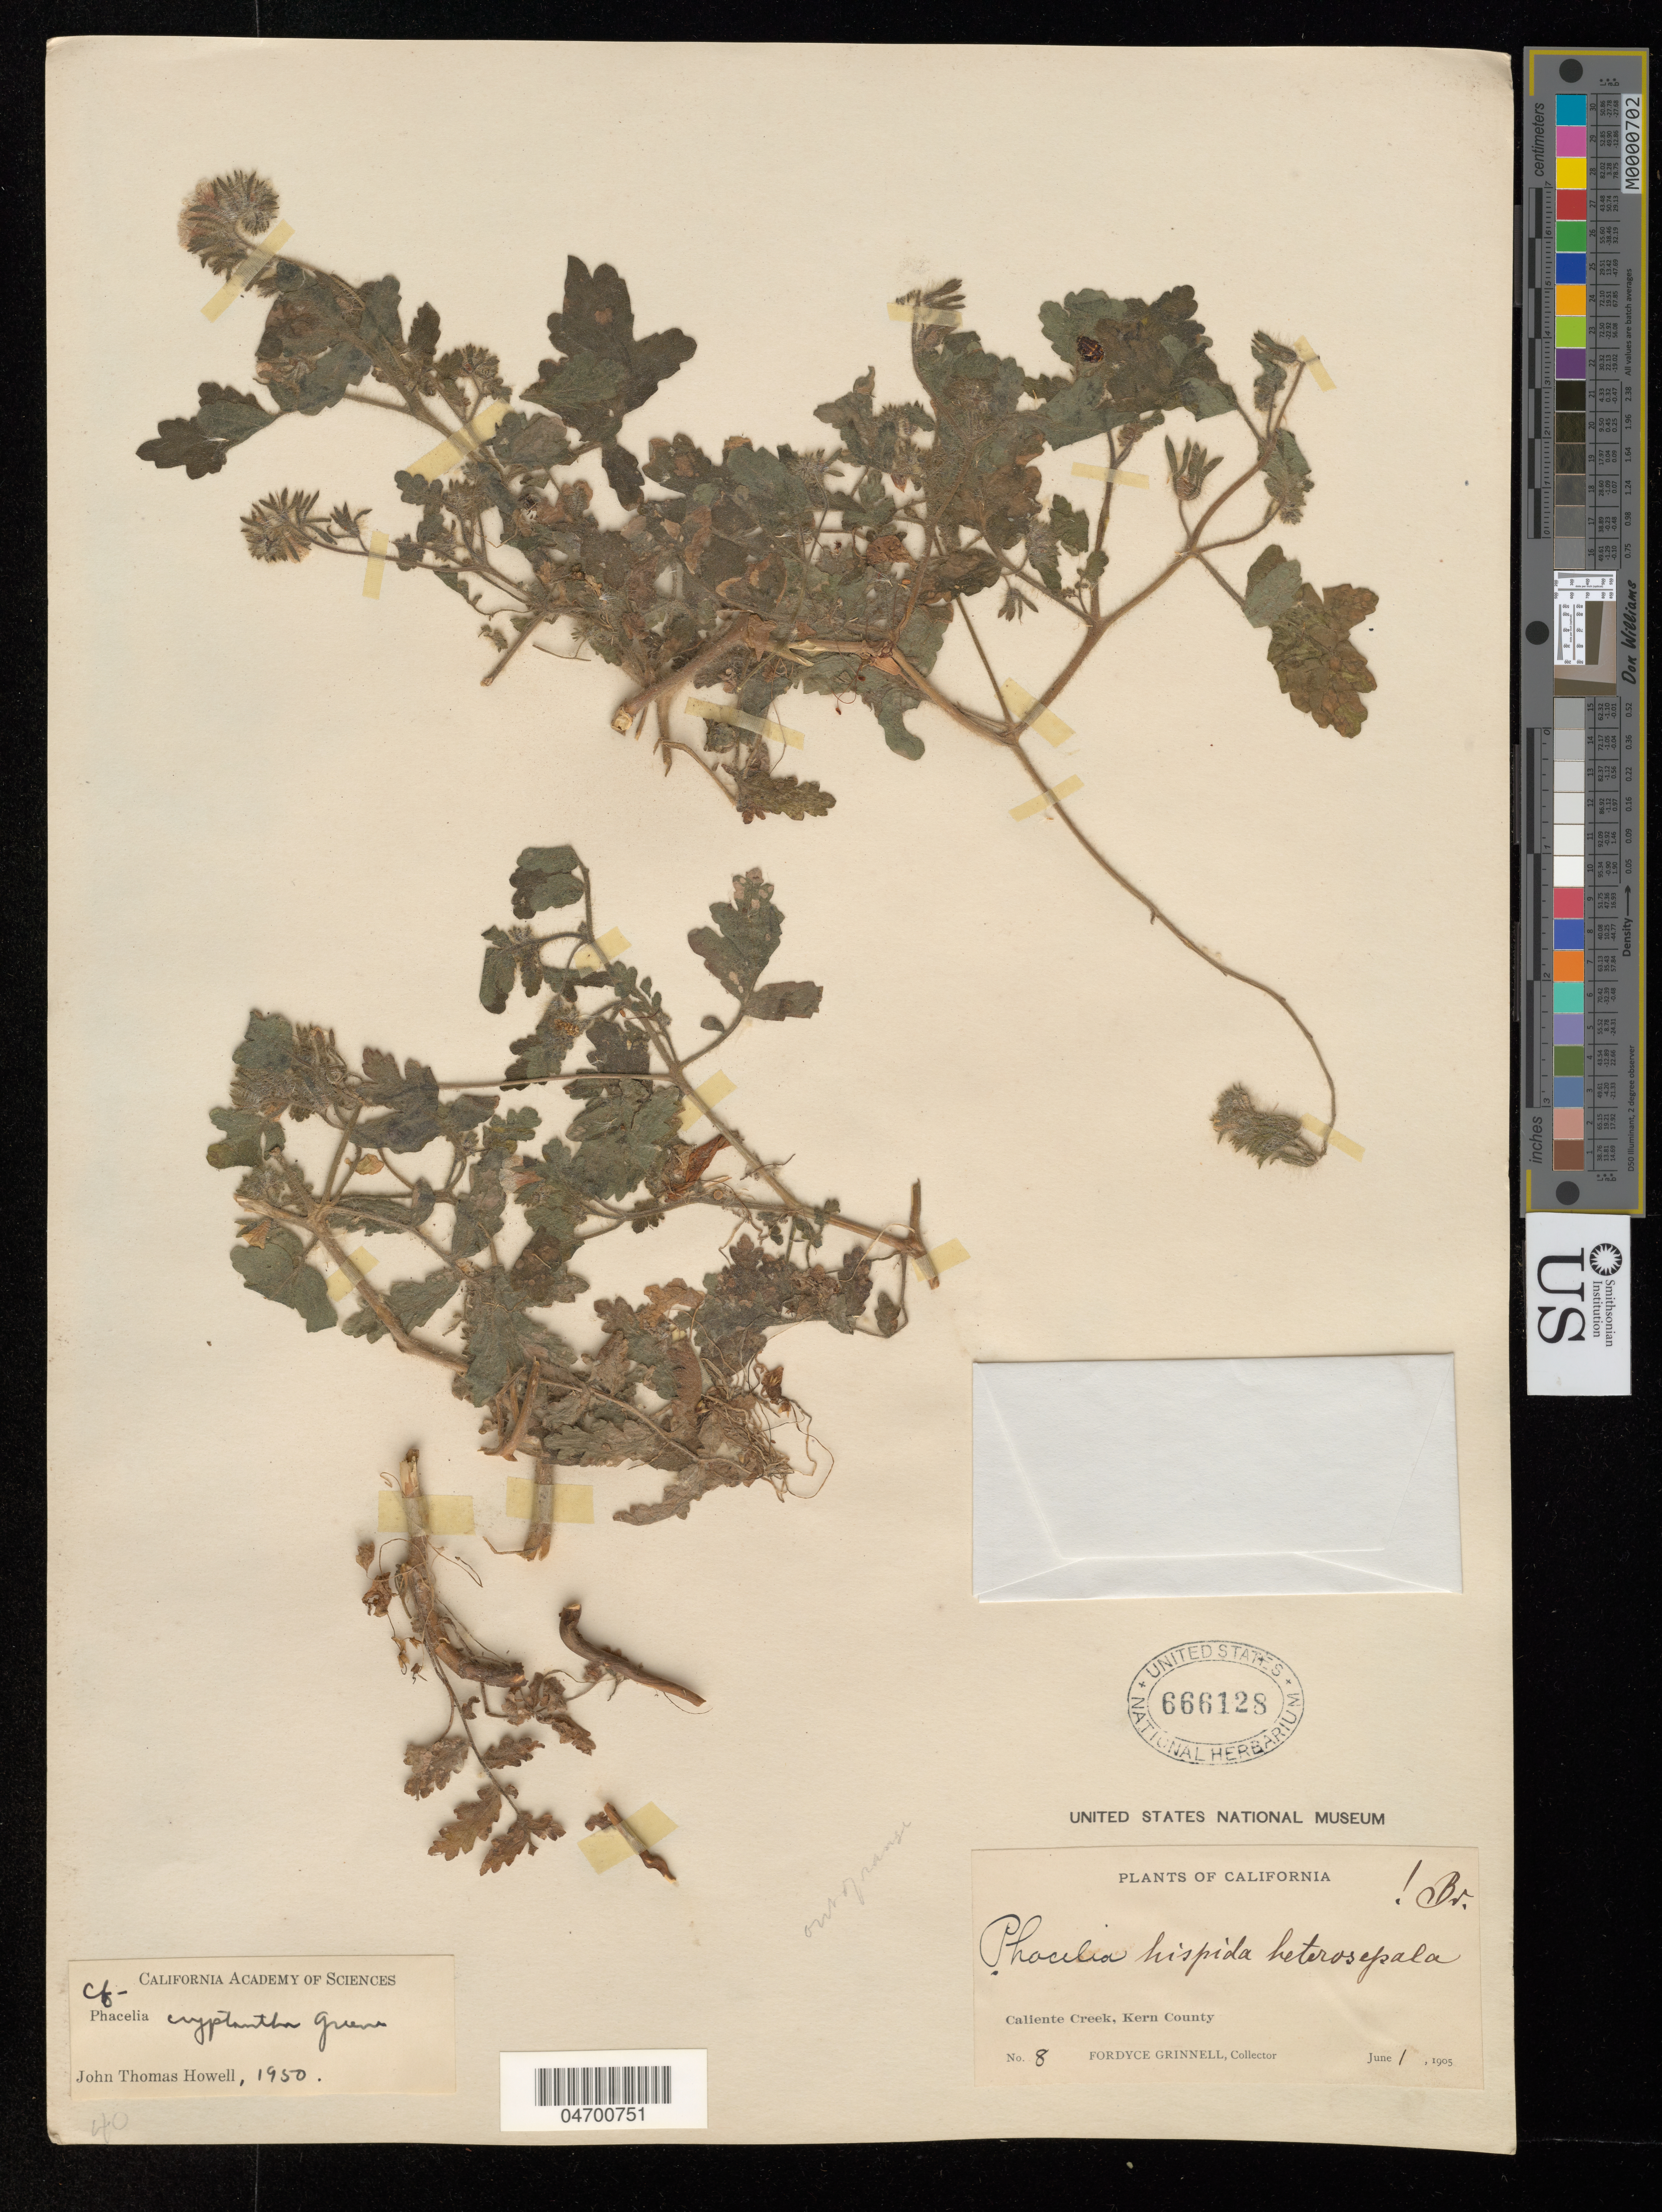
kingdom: Plantae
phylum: Tracheophyta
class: Magnoliopsida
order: Boraginales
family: Hydrophyllaceae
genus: Phacelia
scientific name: Phacelia cryptantha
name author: Greene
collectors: F. Grinnell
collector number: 8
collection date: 1905-06-01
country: United States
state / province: California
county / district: Kern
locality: Caliente Creek, Kern County.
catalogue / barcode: US 666128